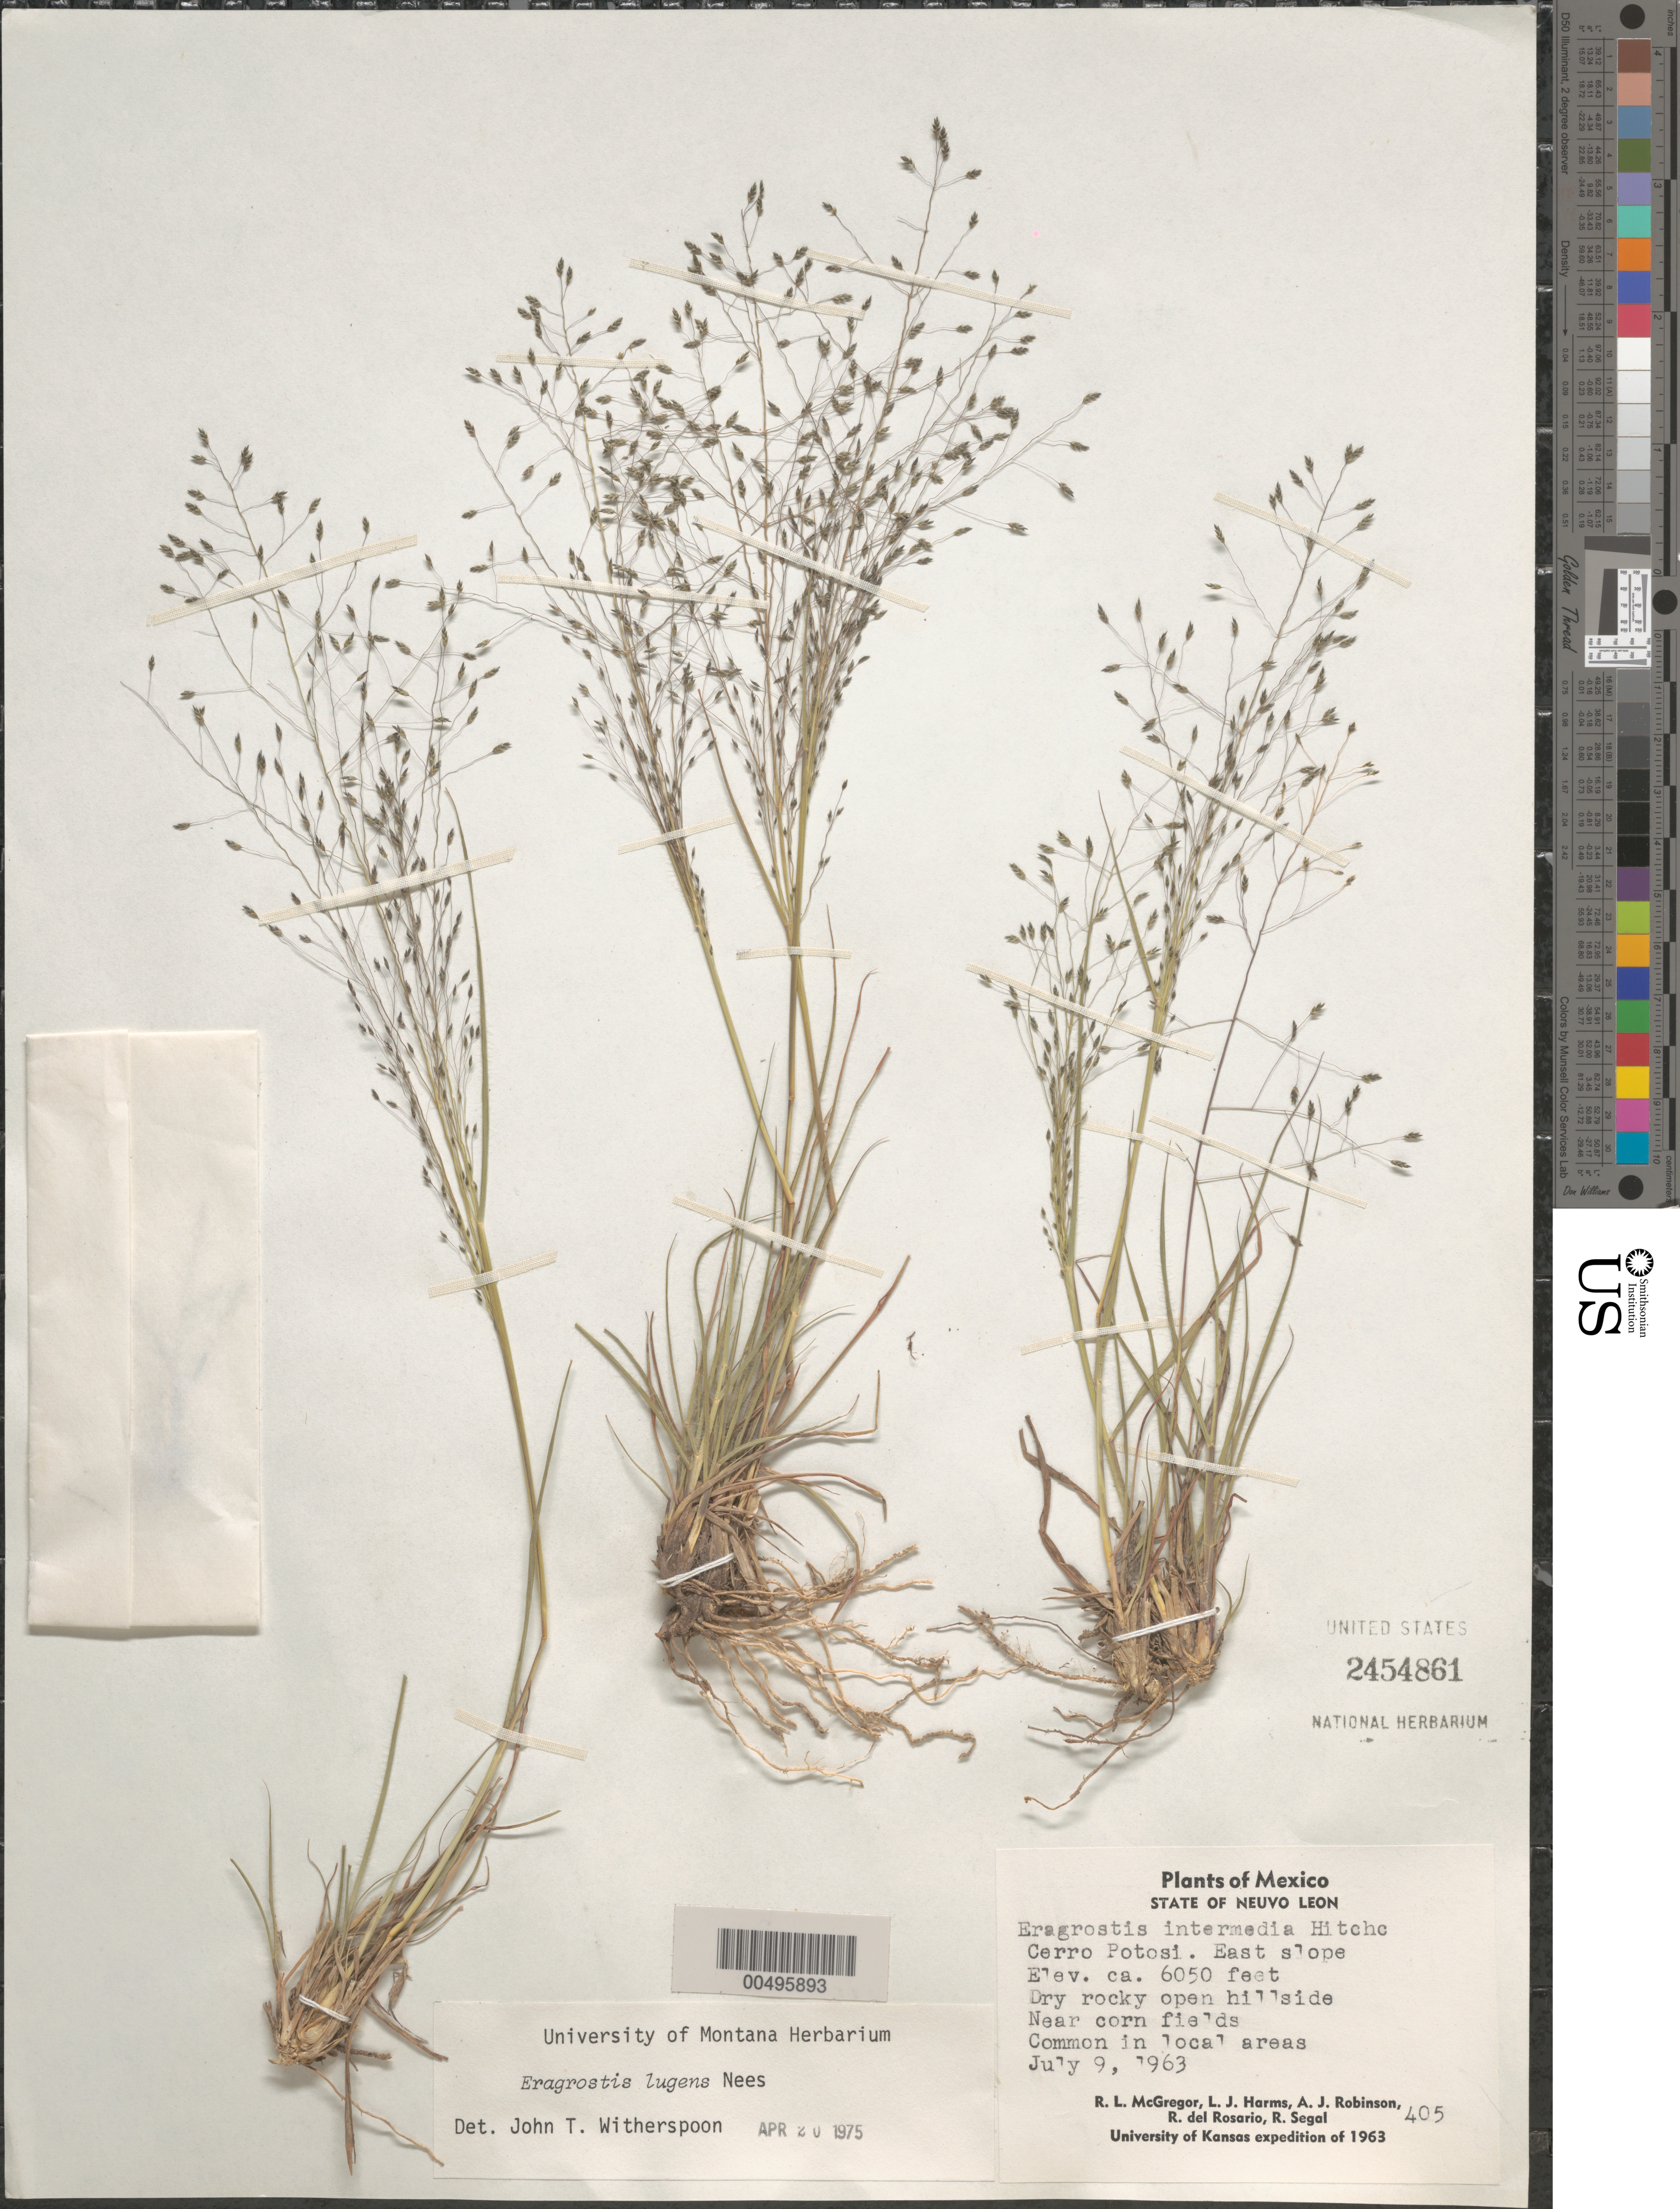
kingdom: Plantae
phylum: Tracheophyta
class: Liliopsida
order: Poales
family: Poaceae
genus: Eragrostis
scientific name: Eragrostis lugens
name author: Nees in Mart.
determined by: Witherspoon, John T.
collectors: R. McGregor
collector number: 405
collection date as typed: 9 Jul 1963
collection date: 1963-07-09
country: Mexico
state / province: Nuevo León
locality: Cerro Potosi, E slope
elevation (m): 1844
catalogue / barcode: US 2454861